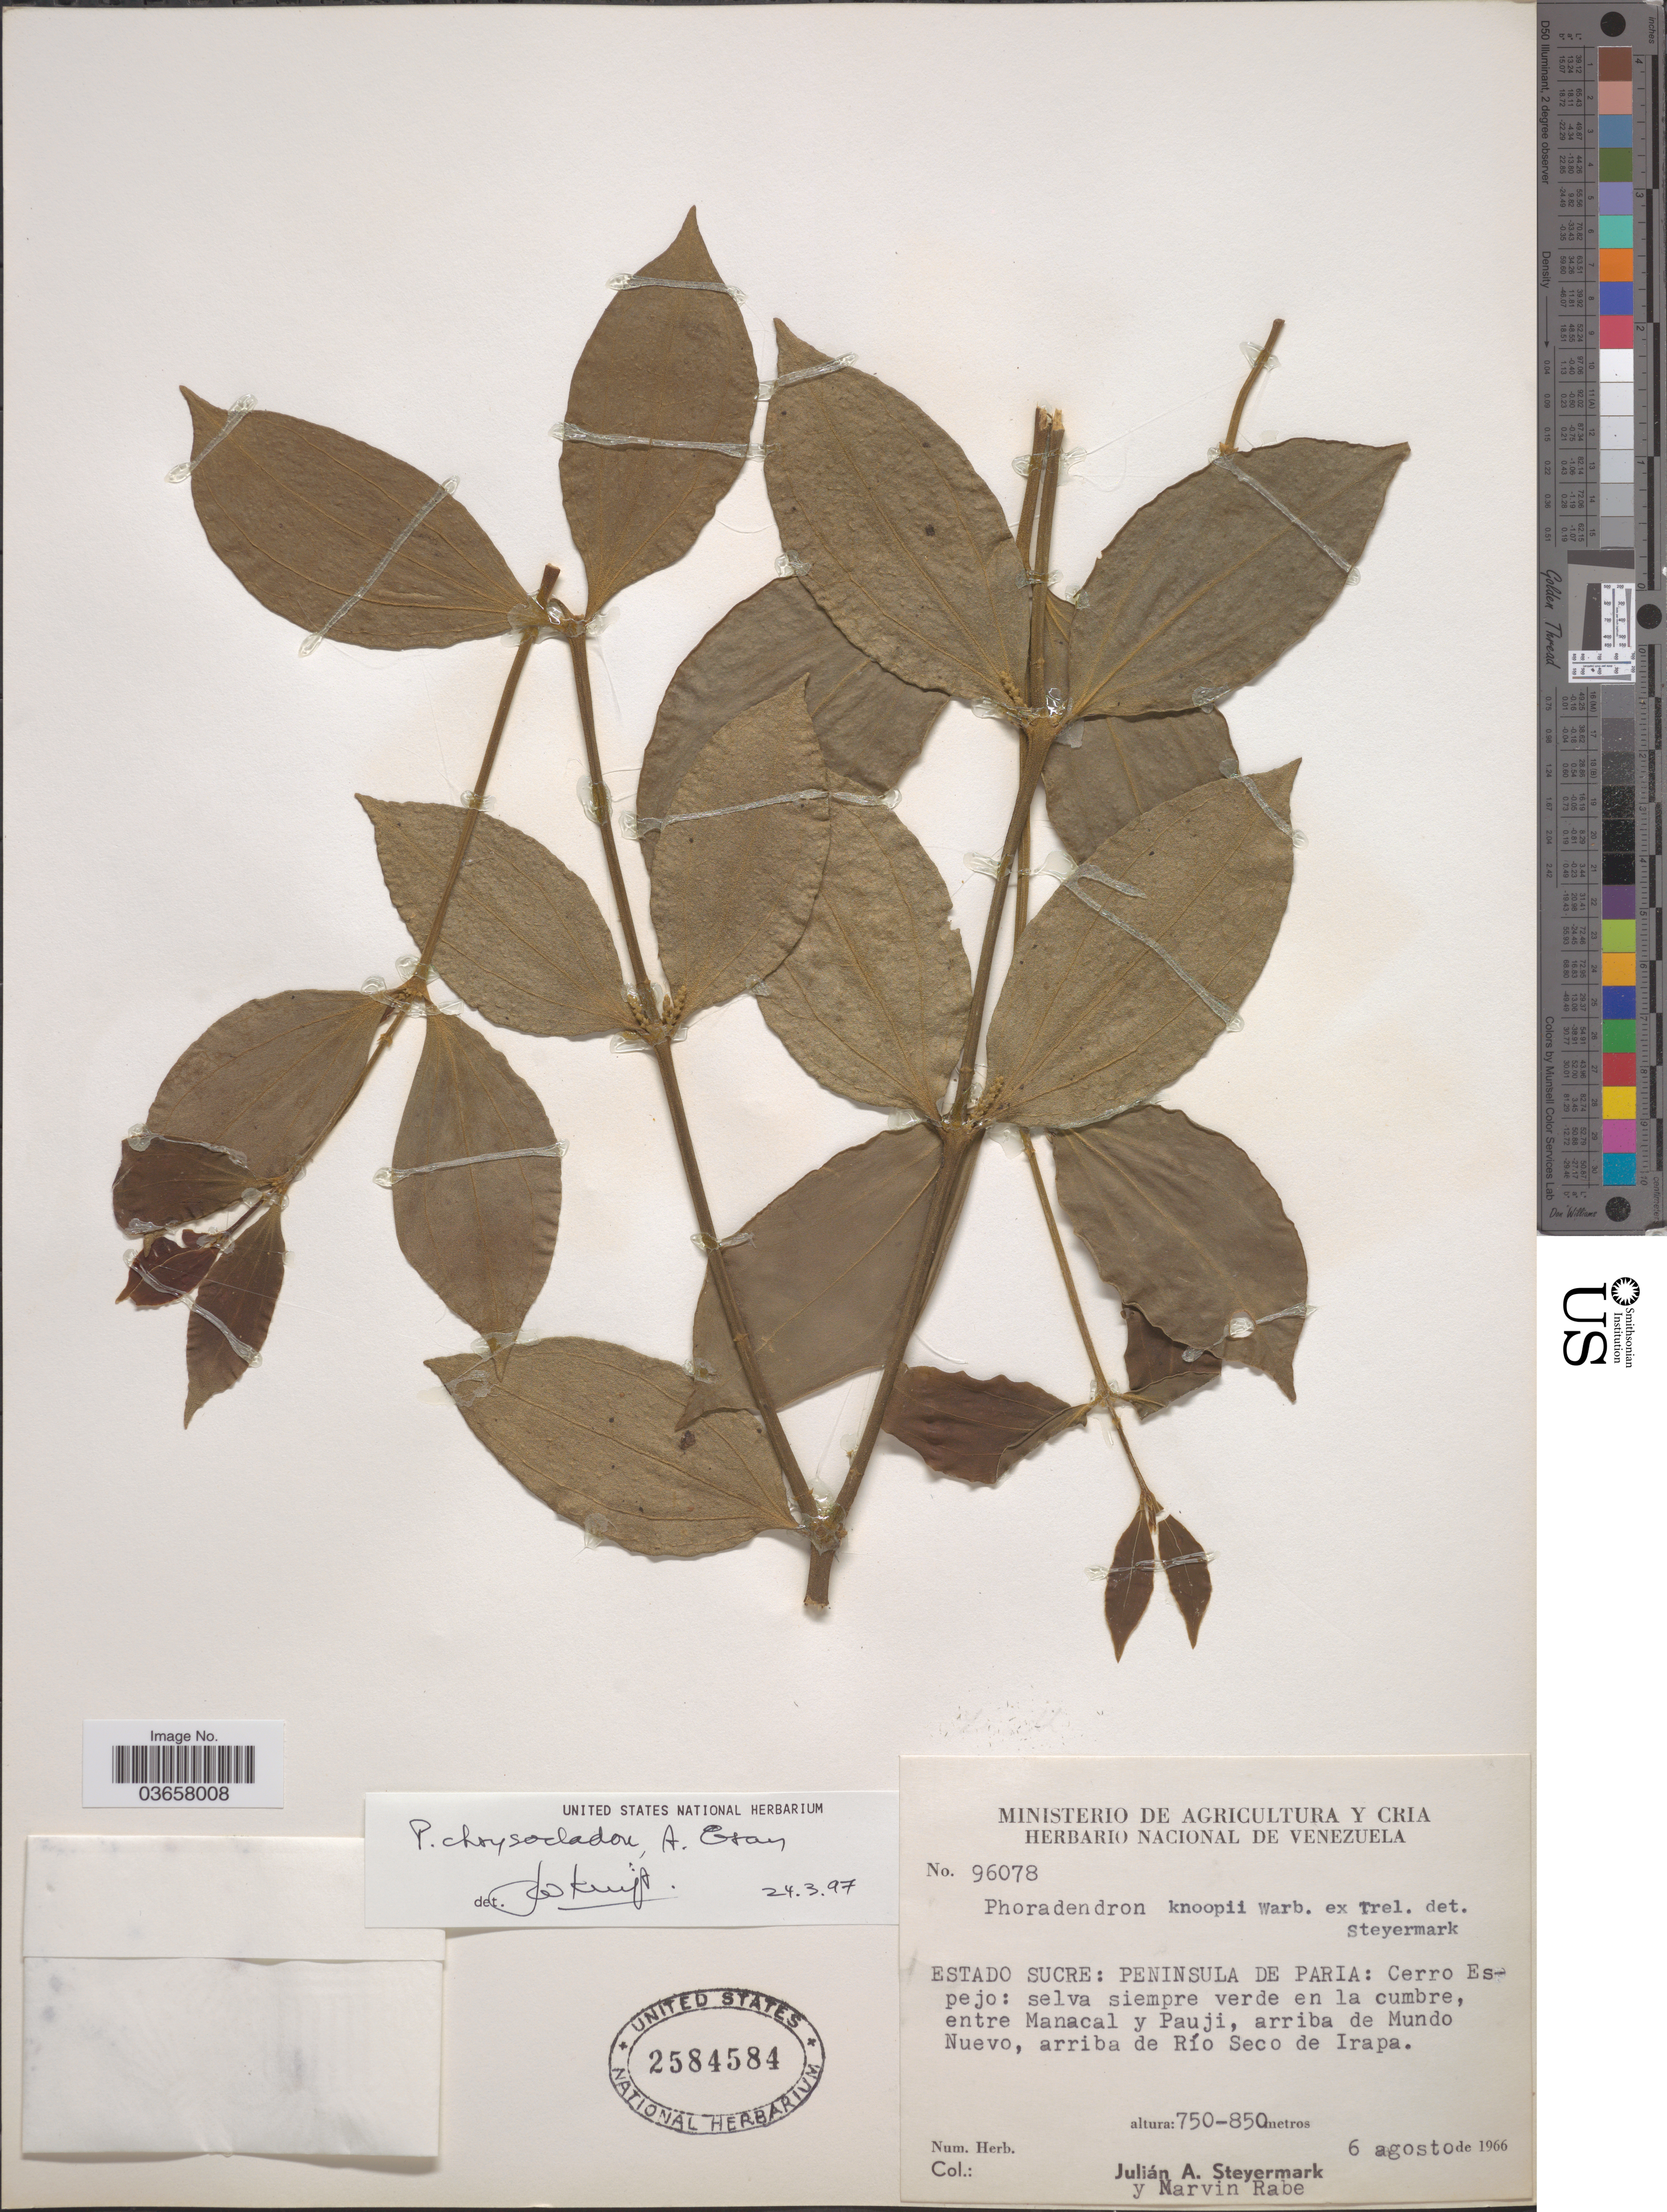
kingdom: Plantae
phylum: Tracheophyta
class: Magnoliopsida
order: Santalales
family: Viscaceae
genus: Phoradendron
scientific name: Phoradendron chrysocladon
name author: A. Gray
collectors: J. Steyermark & M. Rabe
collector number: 96078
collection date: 1966-08-06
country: Colombia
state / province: Sucre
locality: Peninsula de Paria: Cerro Espejo: selva siempre verde en la cumbre, entre Manacal y Pauji, arriba de Mundo Nuevo, arriba de Río Seco de Irapa.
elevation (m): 750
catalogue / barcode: US 2584584